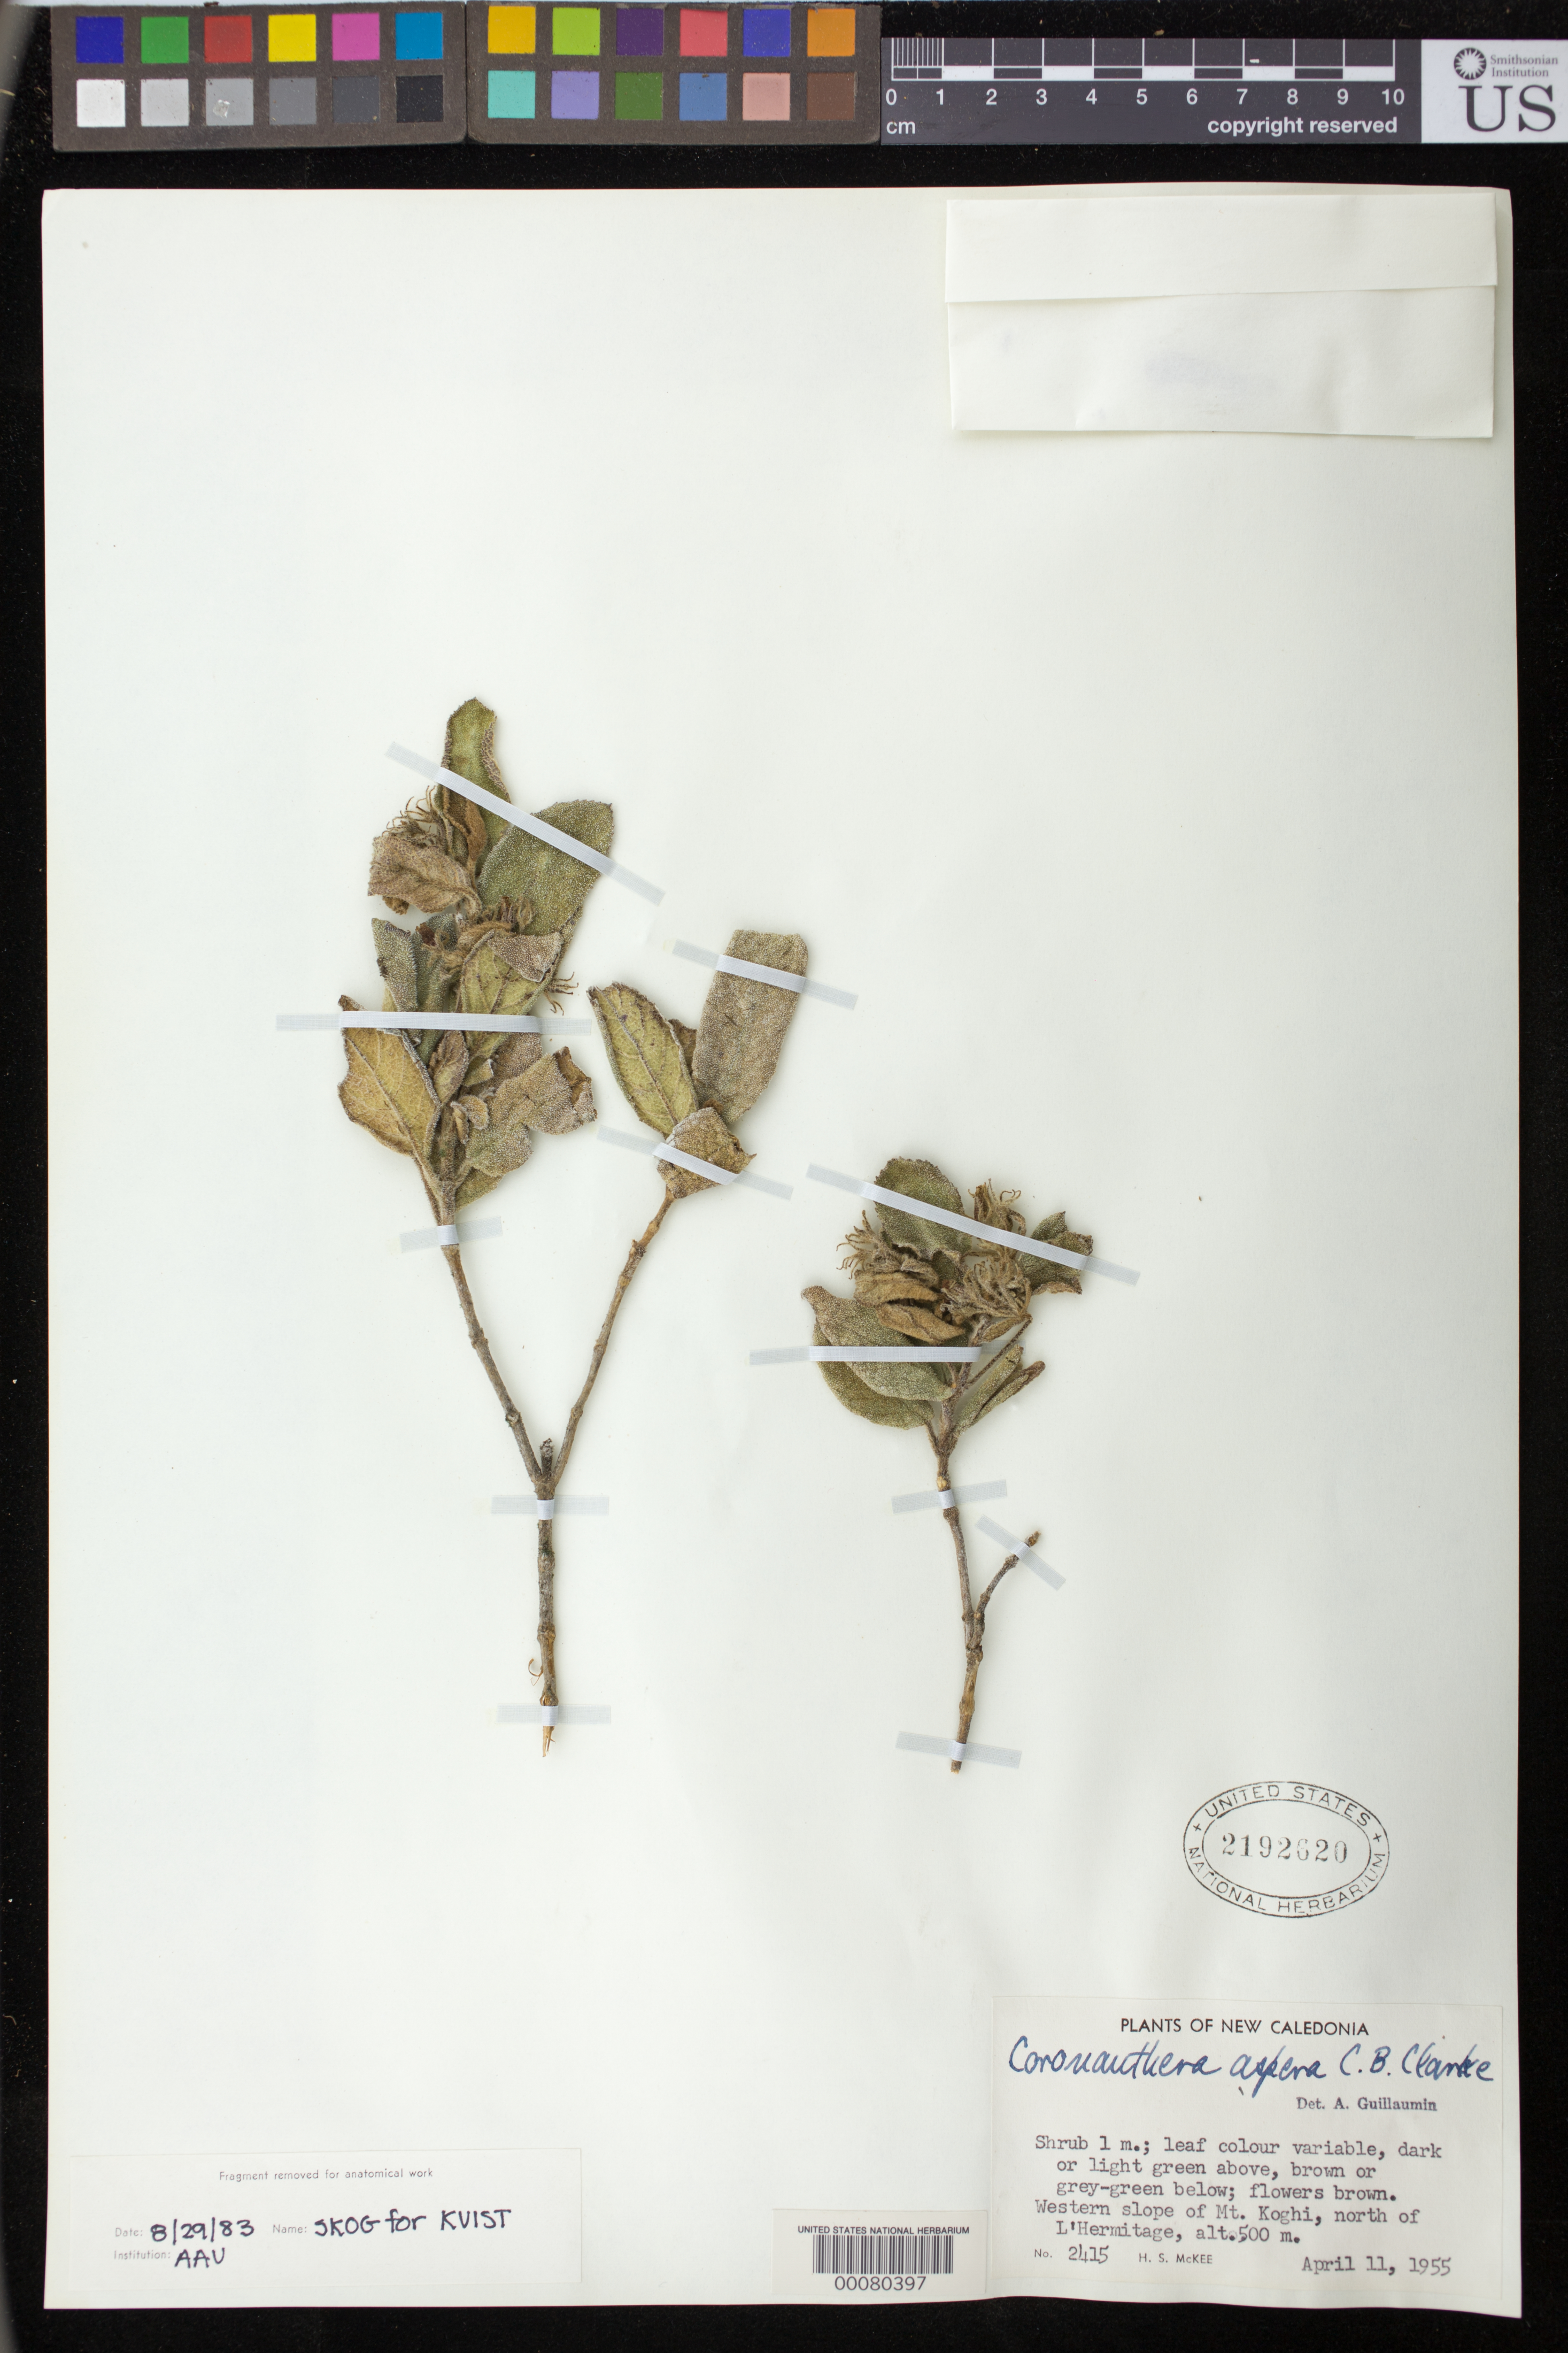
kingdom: Plantae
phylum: Tracheophyta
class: Magnoliopsida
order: Lamiales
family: Gesneriaceae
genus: Coronanthera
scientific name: Coronanthera aspera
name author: C.B. Clarke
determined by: Guillaumin, André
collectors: H. S. McKee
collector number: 2415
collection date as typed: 11 Apr 1955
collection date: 1955-04-11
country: New Caledonia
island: New Caledonia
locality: Western slope of Mt. Koghi, N of l'Hermitage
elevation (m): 500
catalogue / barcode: US 2192620